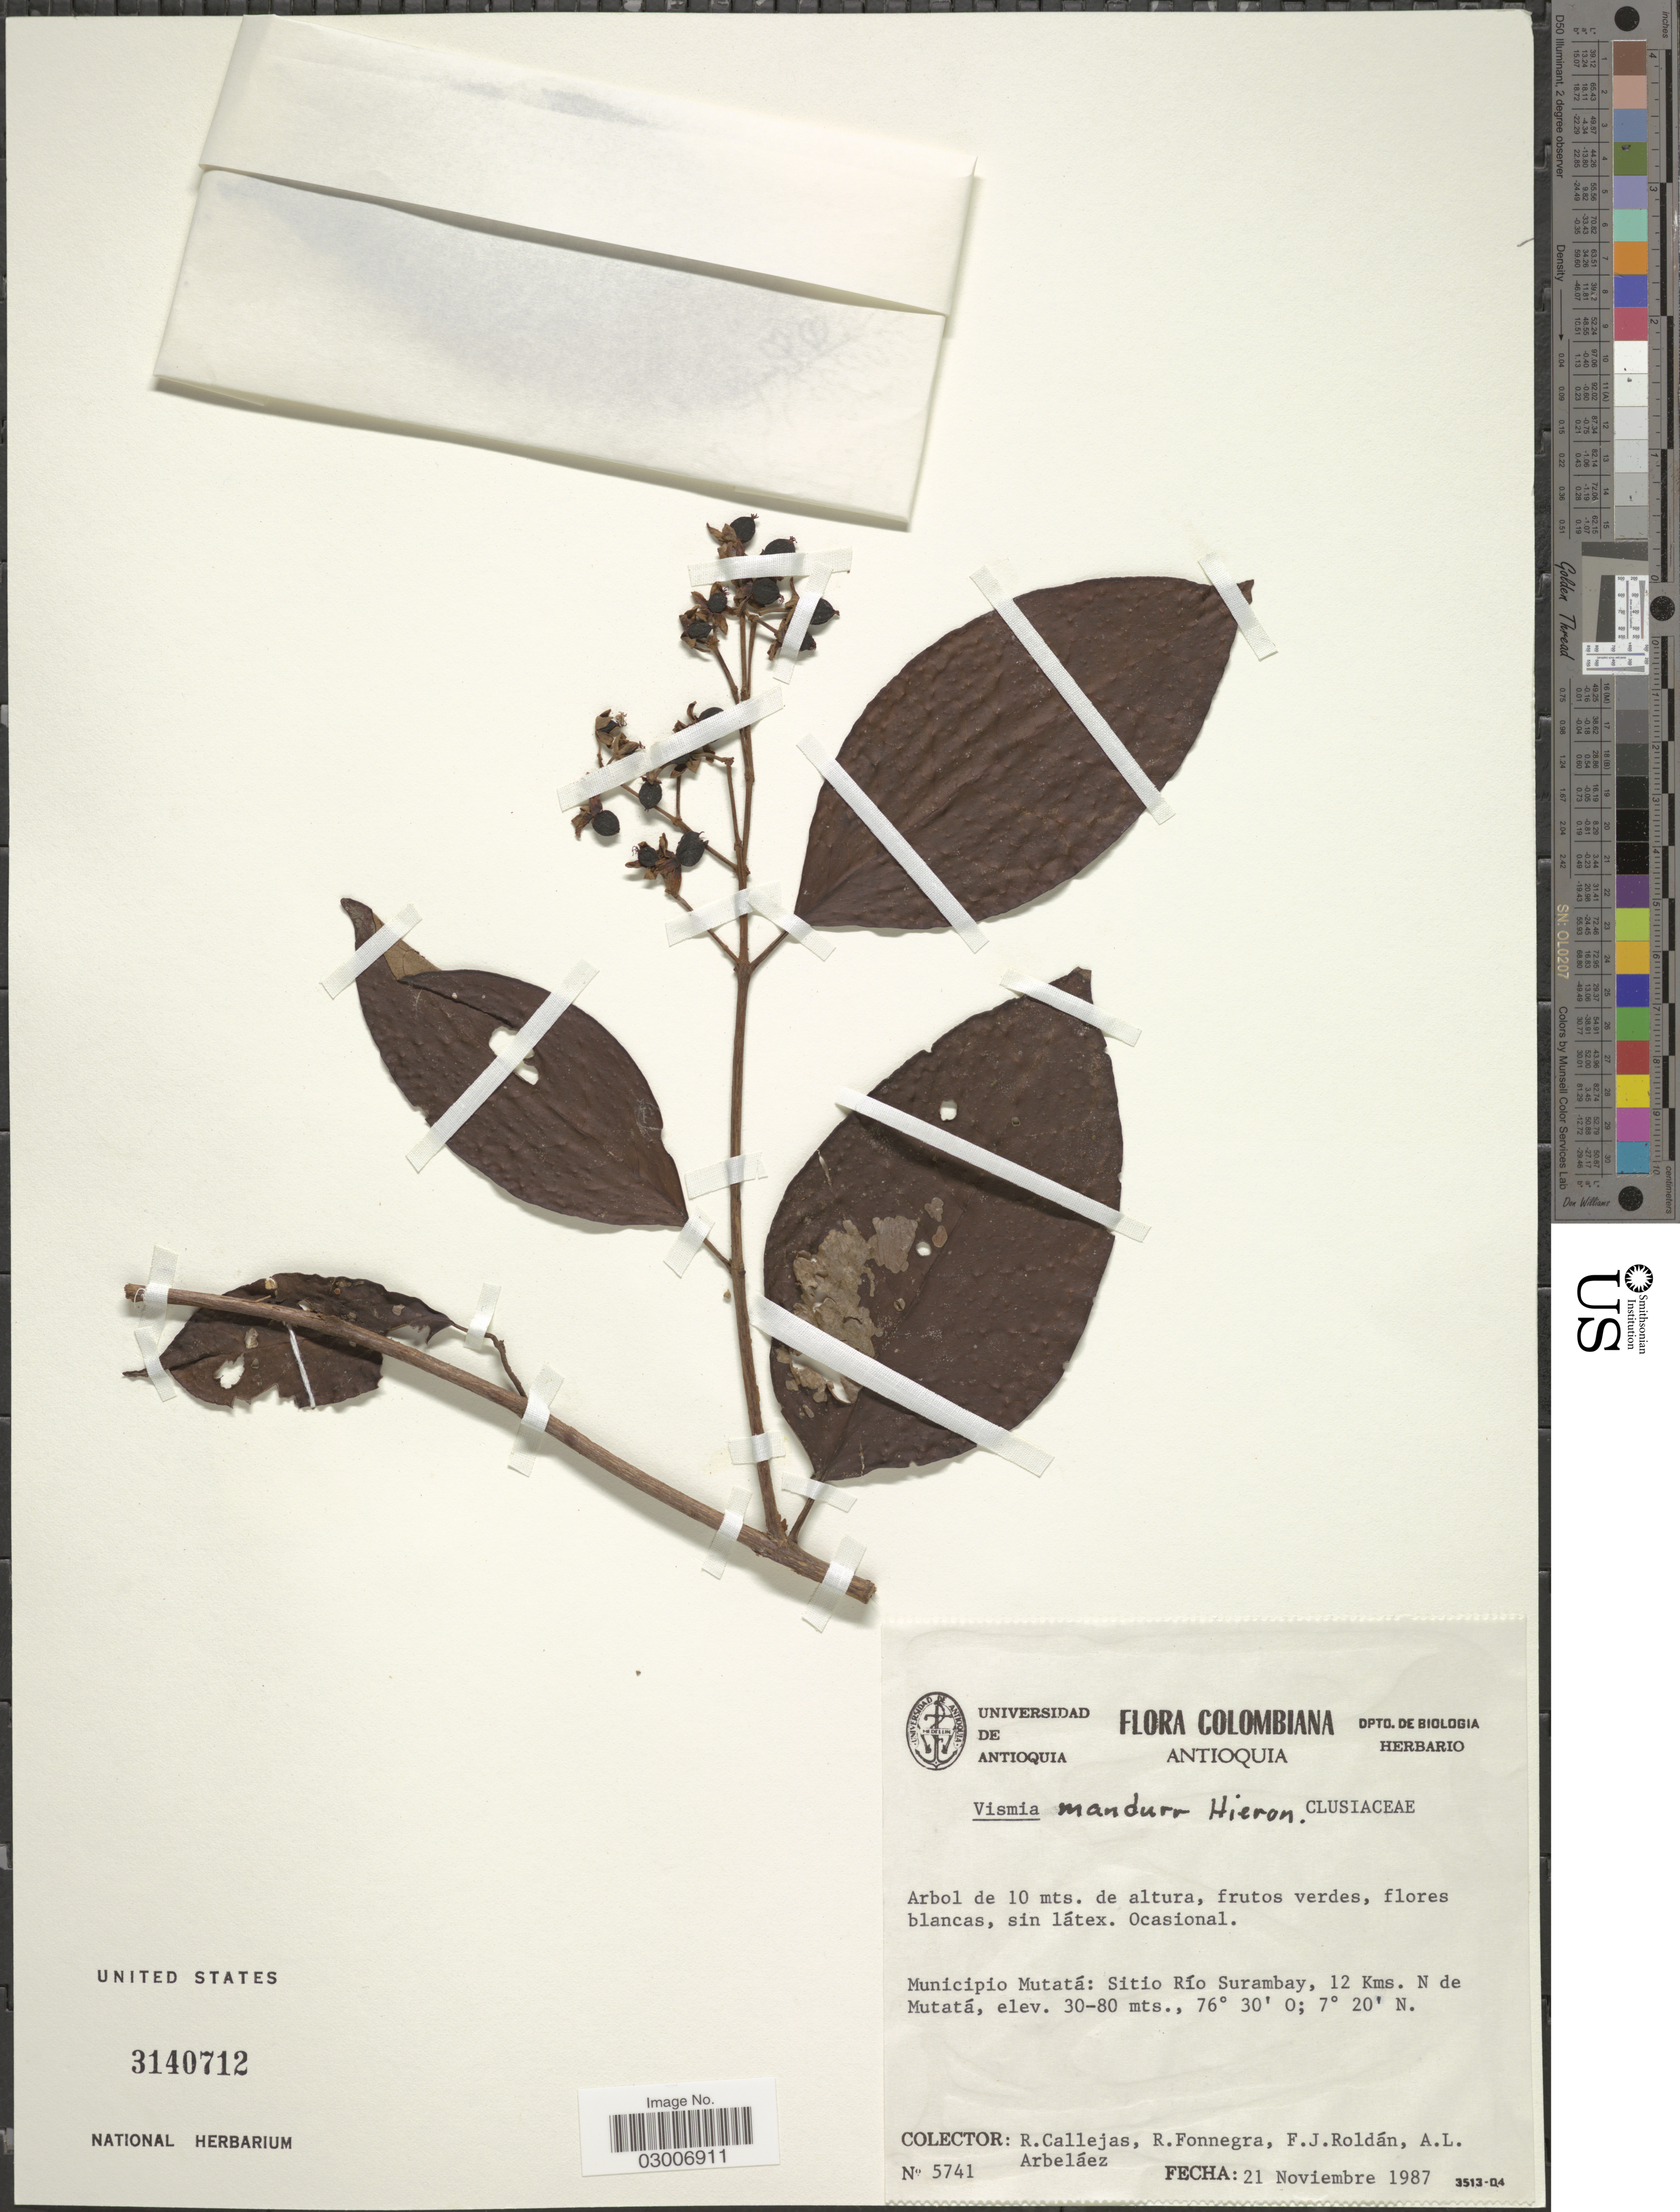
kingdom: Plantae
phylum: Tracheophyta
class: Magnoliopsida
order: Malpighiales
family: Hypericaceae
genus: Vismia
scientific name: Vismia mandurr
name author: Hieron.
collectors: R. Callejas, R. Fonnegra, F. J. Roldán & A. Arbeláez Alvarez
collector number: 5741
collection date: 1987-11-21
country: Colombia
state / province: Antioquia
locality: Municipio Mutatá: Sitio Río Surambay, 12 Kms. N de Mutatá.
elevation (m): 30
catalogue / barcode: US 3140712